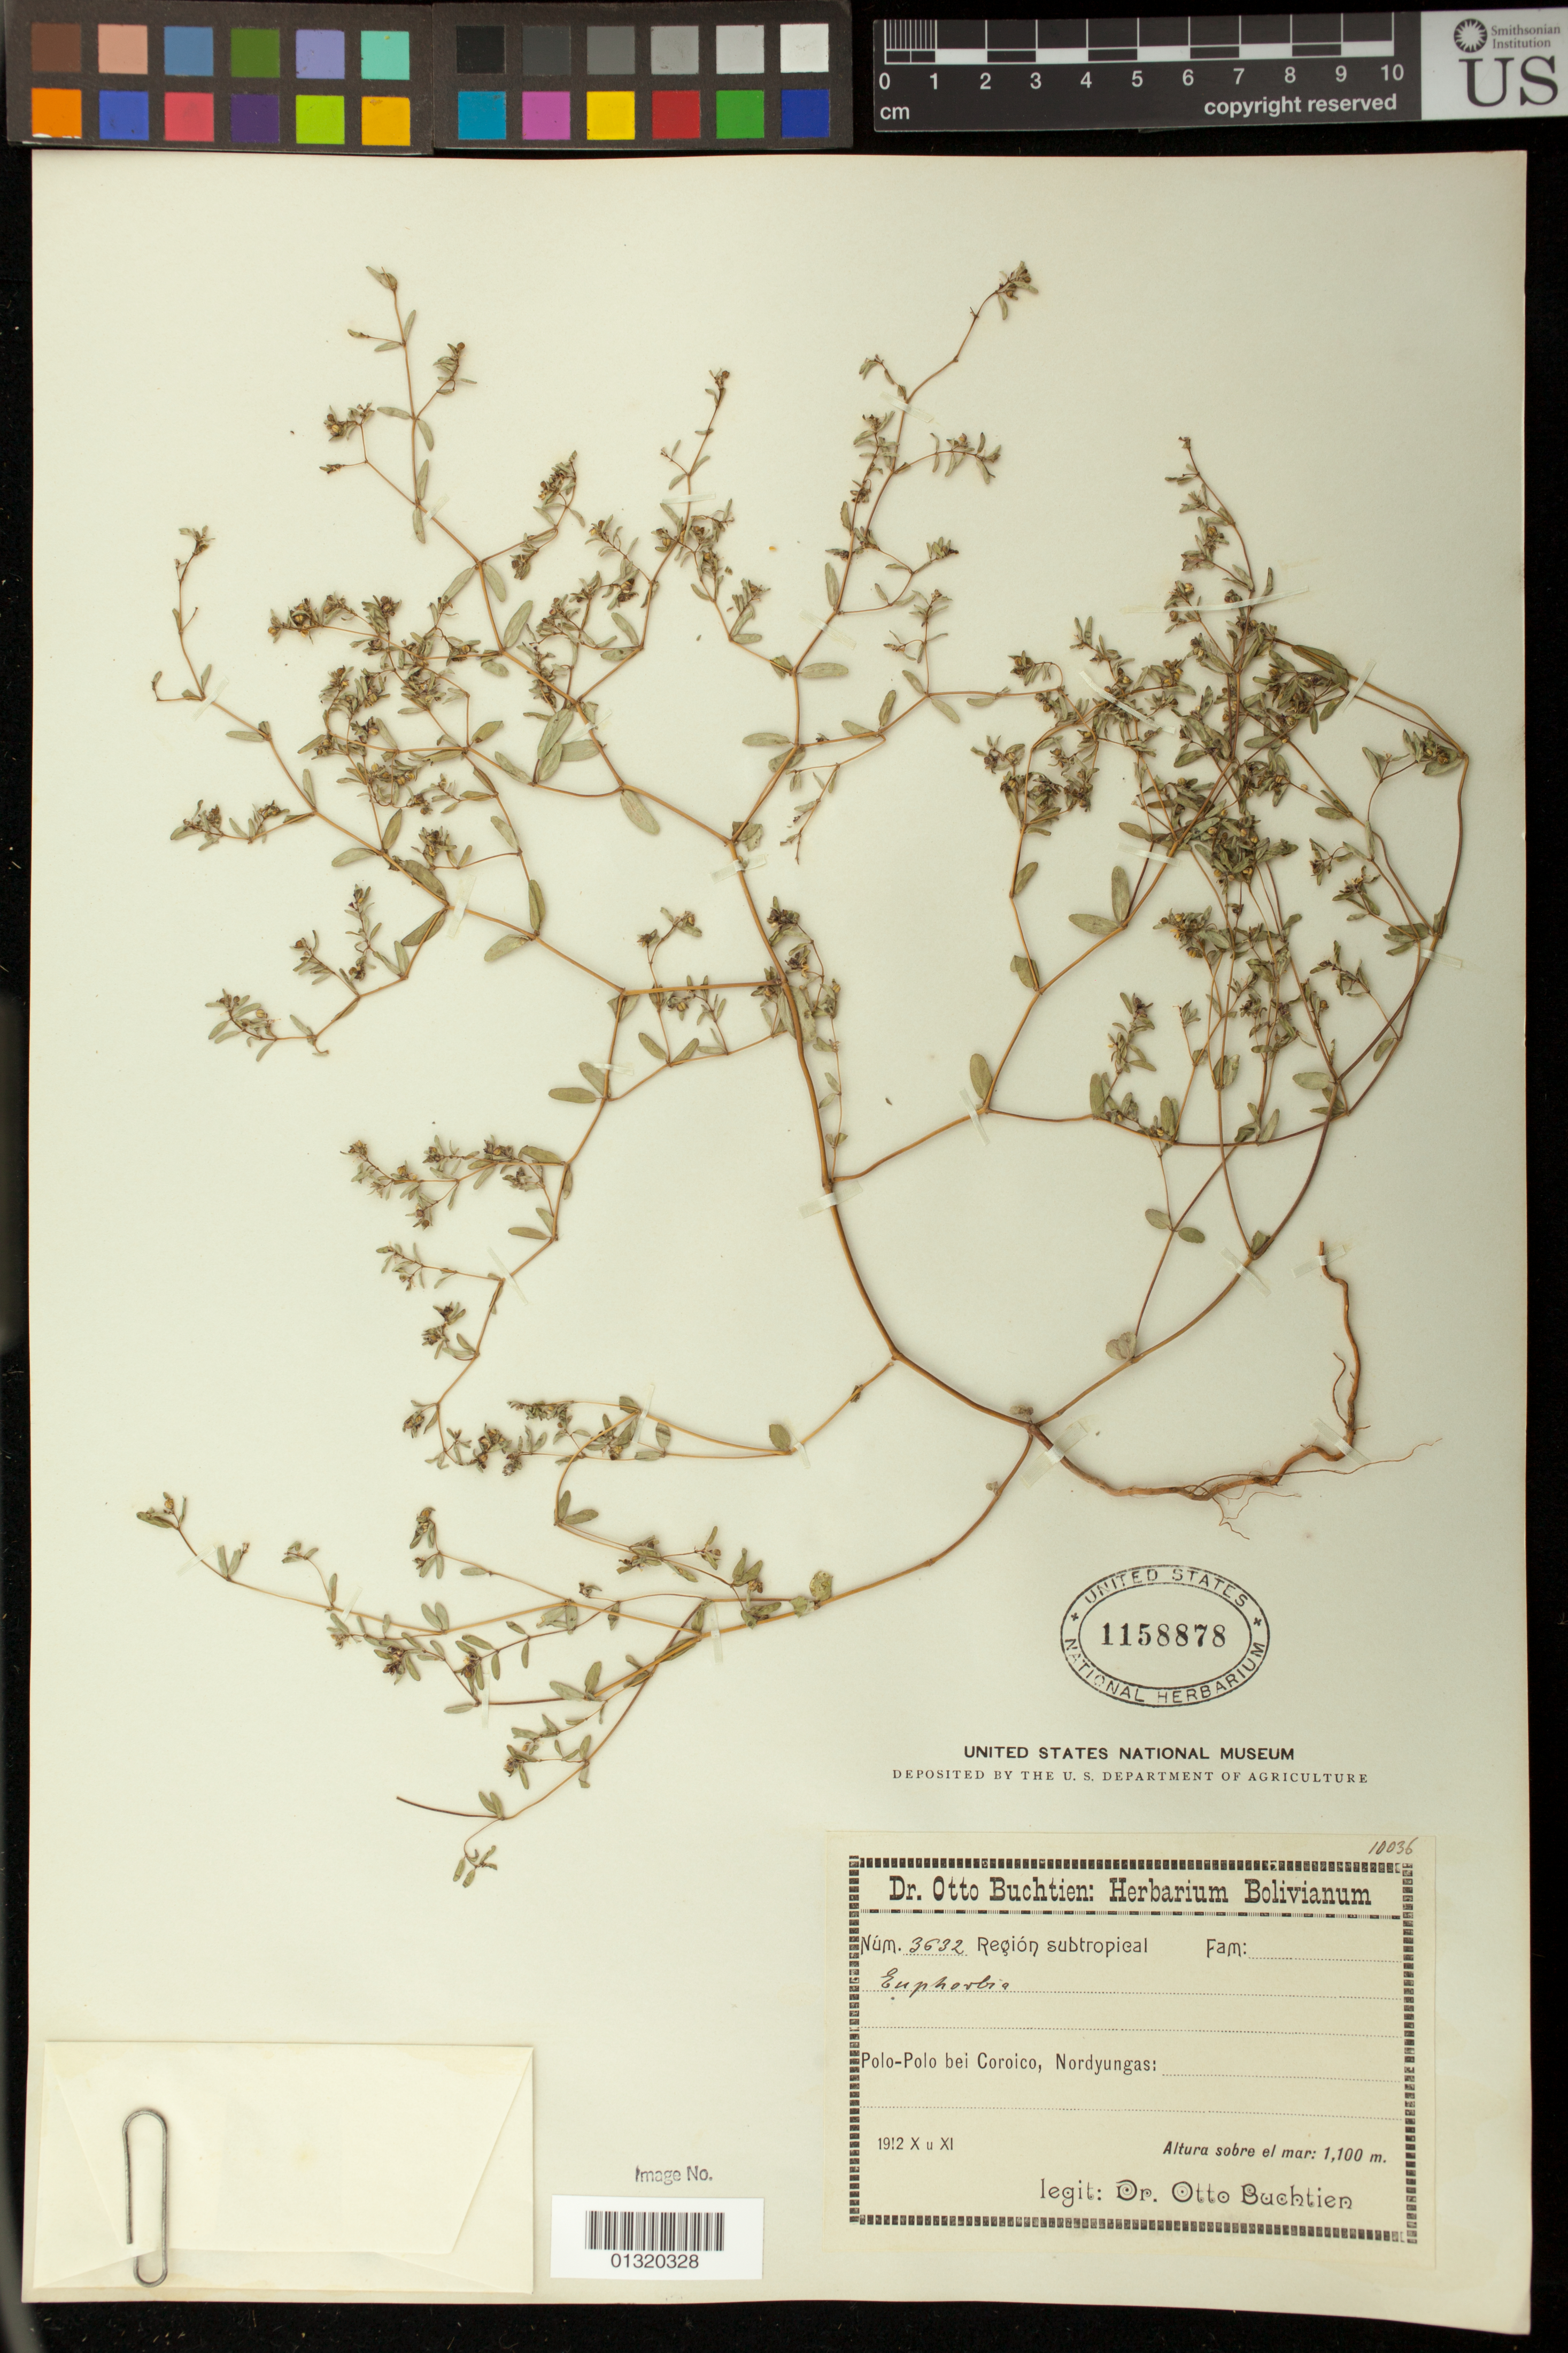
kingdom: Plantae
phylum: Tracheophyta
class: Magnoliopsida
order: Malpighiales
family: Euphorbiaceae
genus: Euphorbia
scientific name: Euphorbia lorentzii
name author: Müll. Arg.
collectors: O. Buchtien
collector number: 3632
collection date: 1912-10/1912-11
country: Bolivia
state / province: La Paz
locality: Polo-Polo bei Coroico, Nordyungas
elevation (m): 1100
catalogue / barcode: US 1158878